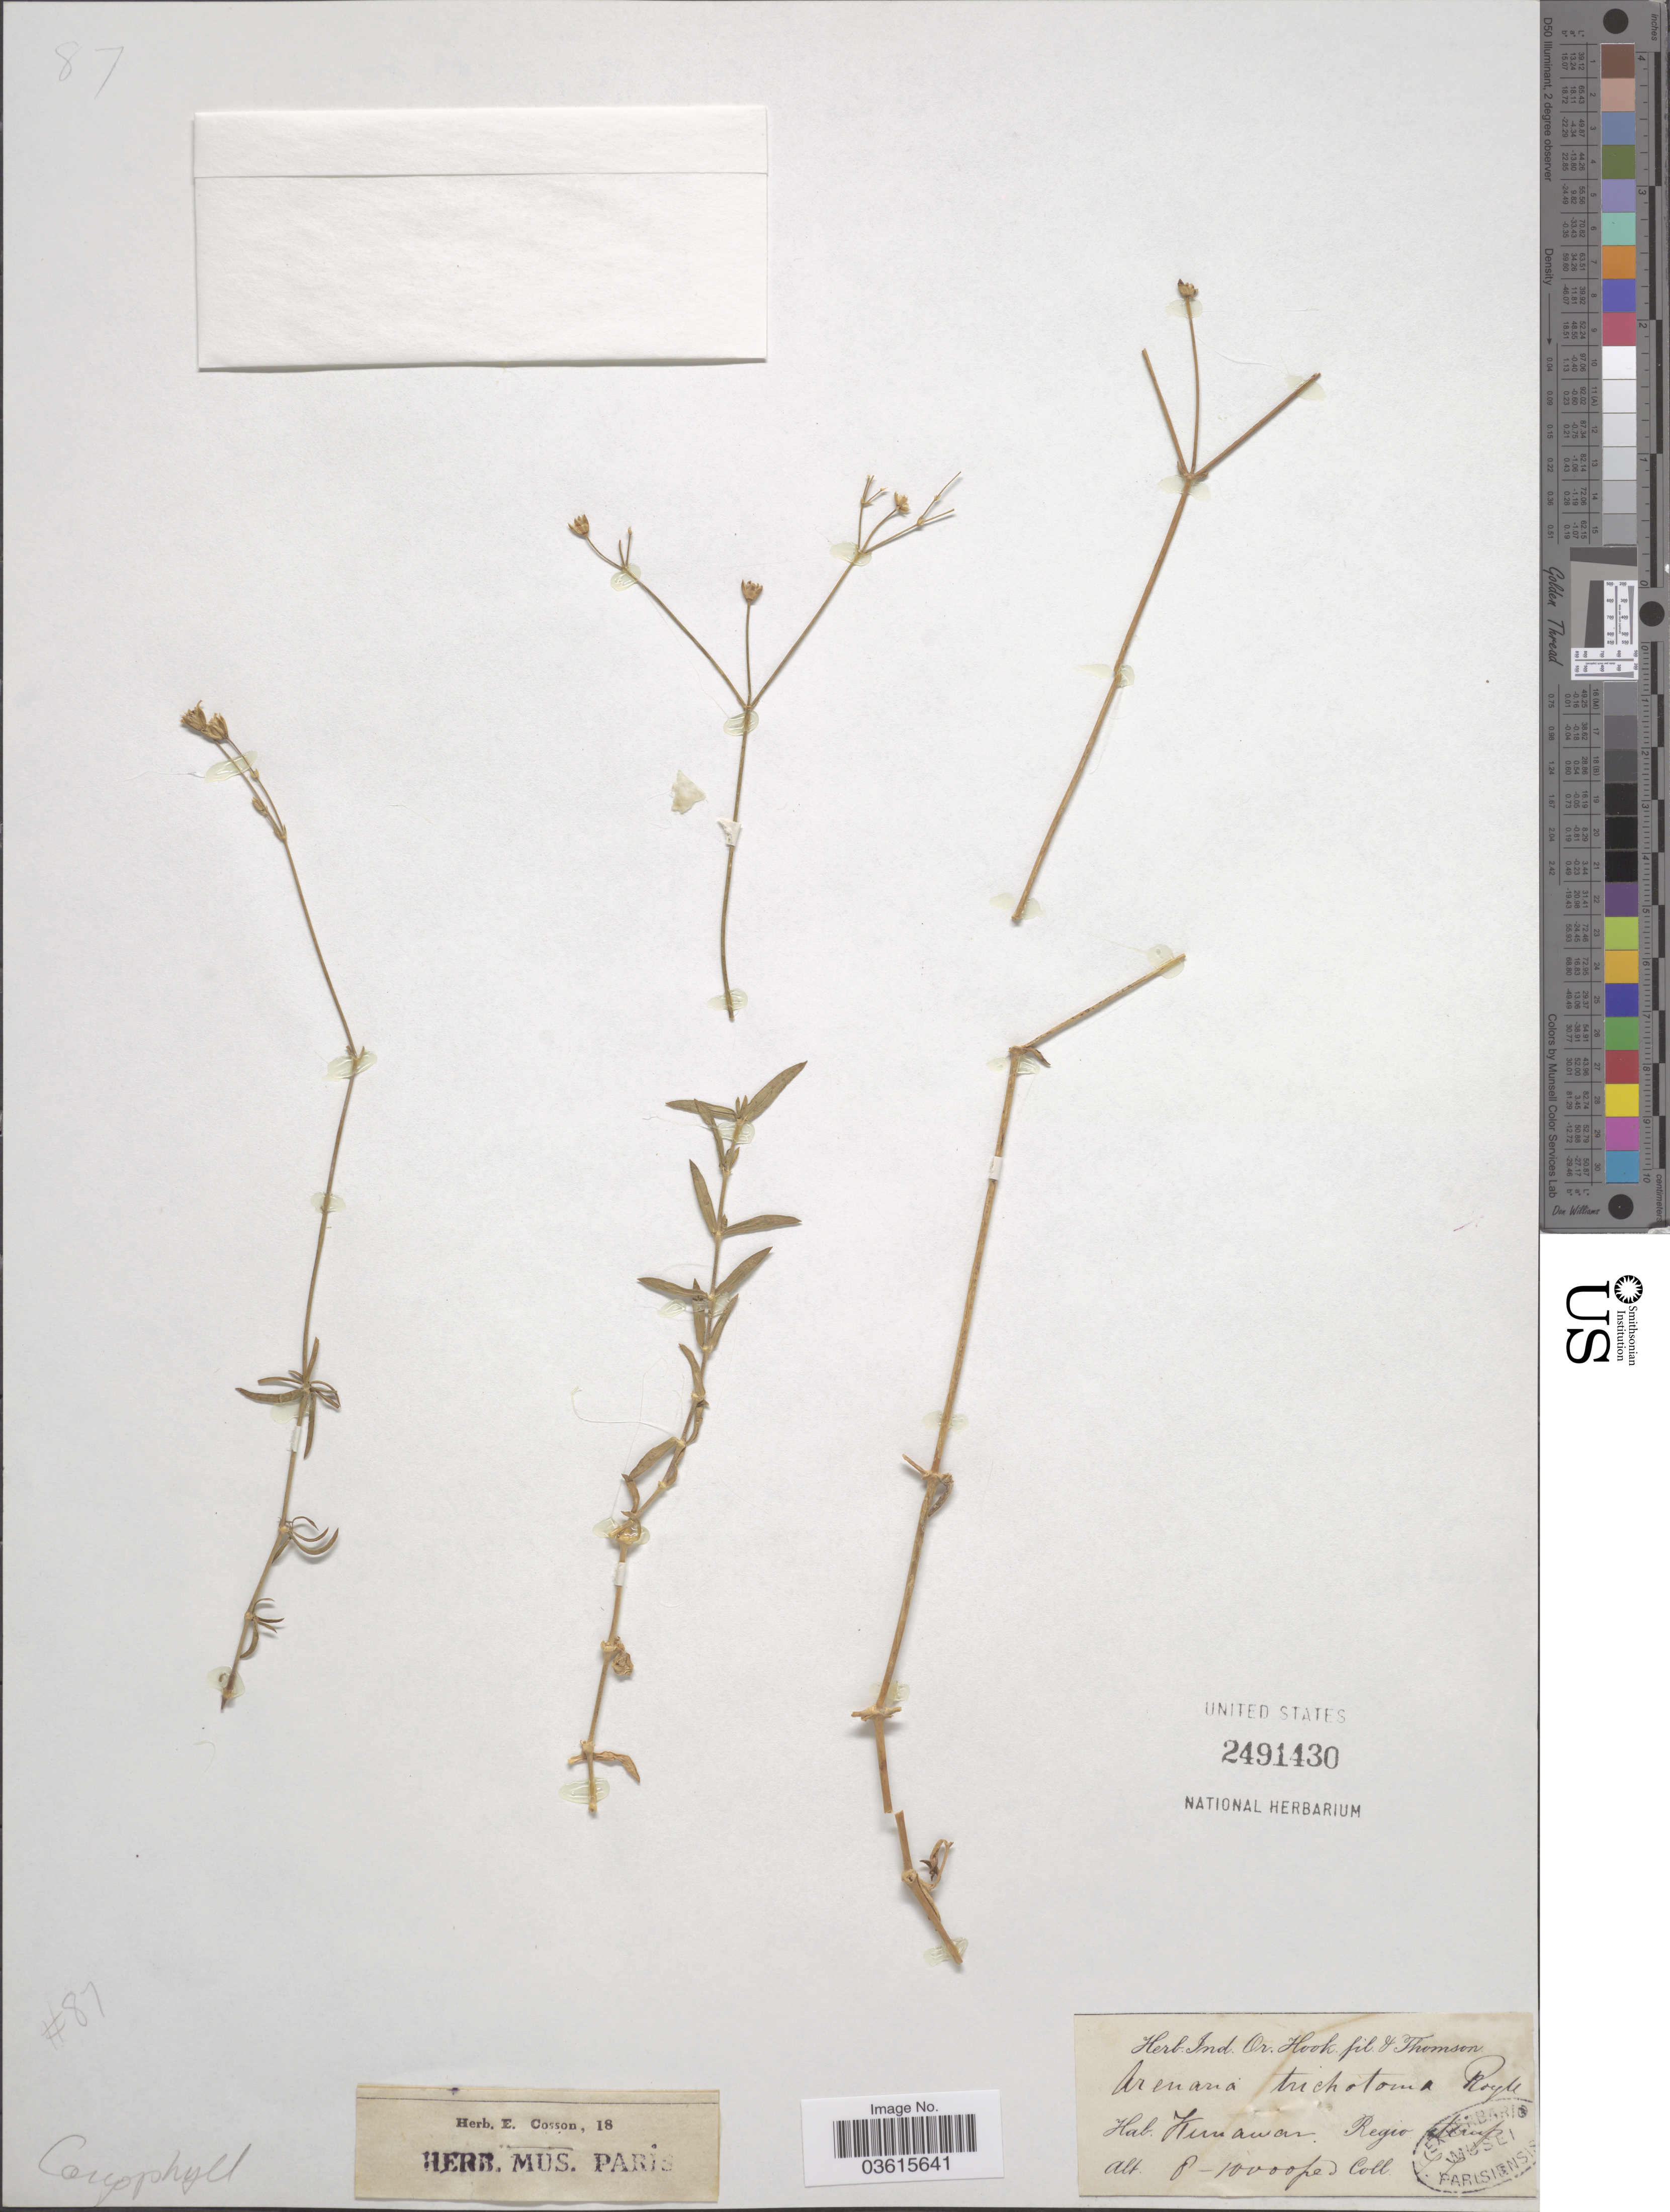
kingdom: Plantae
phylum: Tracheophyta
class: Magnoliopsida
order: Caryophyllales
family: Caryophyllaceae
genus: Himgiria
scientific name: Himgiria compressa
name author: (McNeill) Pusalkar & D.K. Singh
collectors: T. Thomson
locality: Kunawar [interpreted].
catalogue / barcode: US 2491430